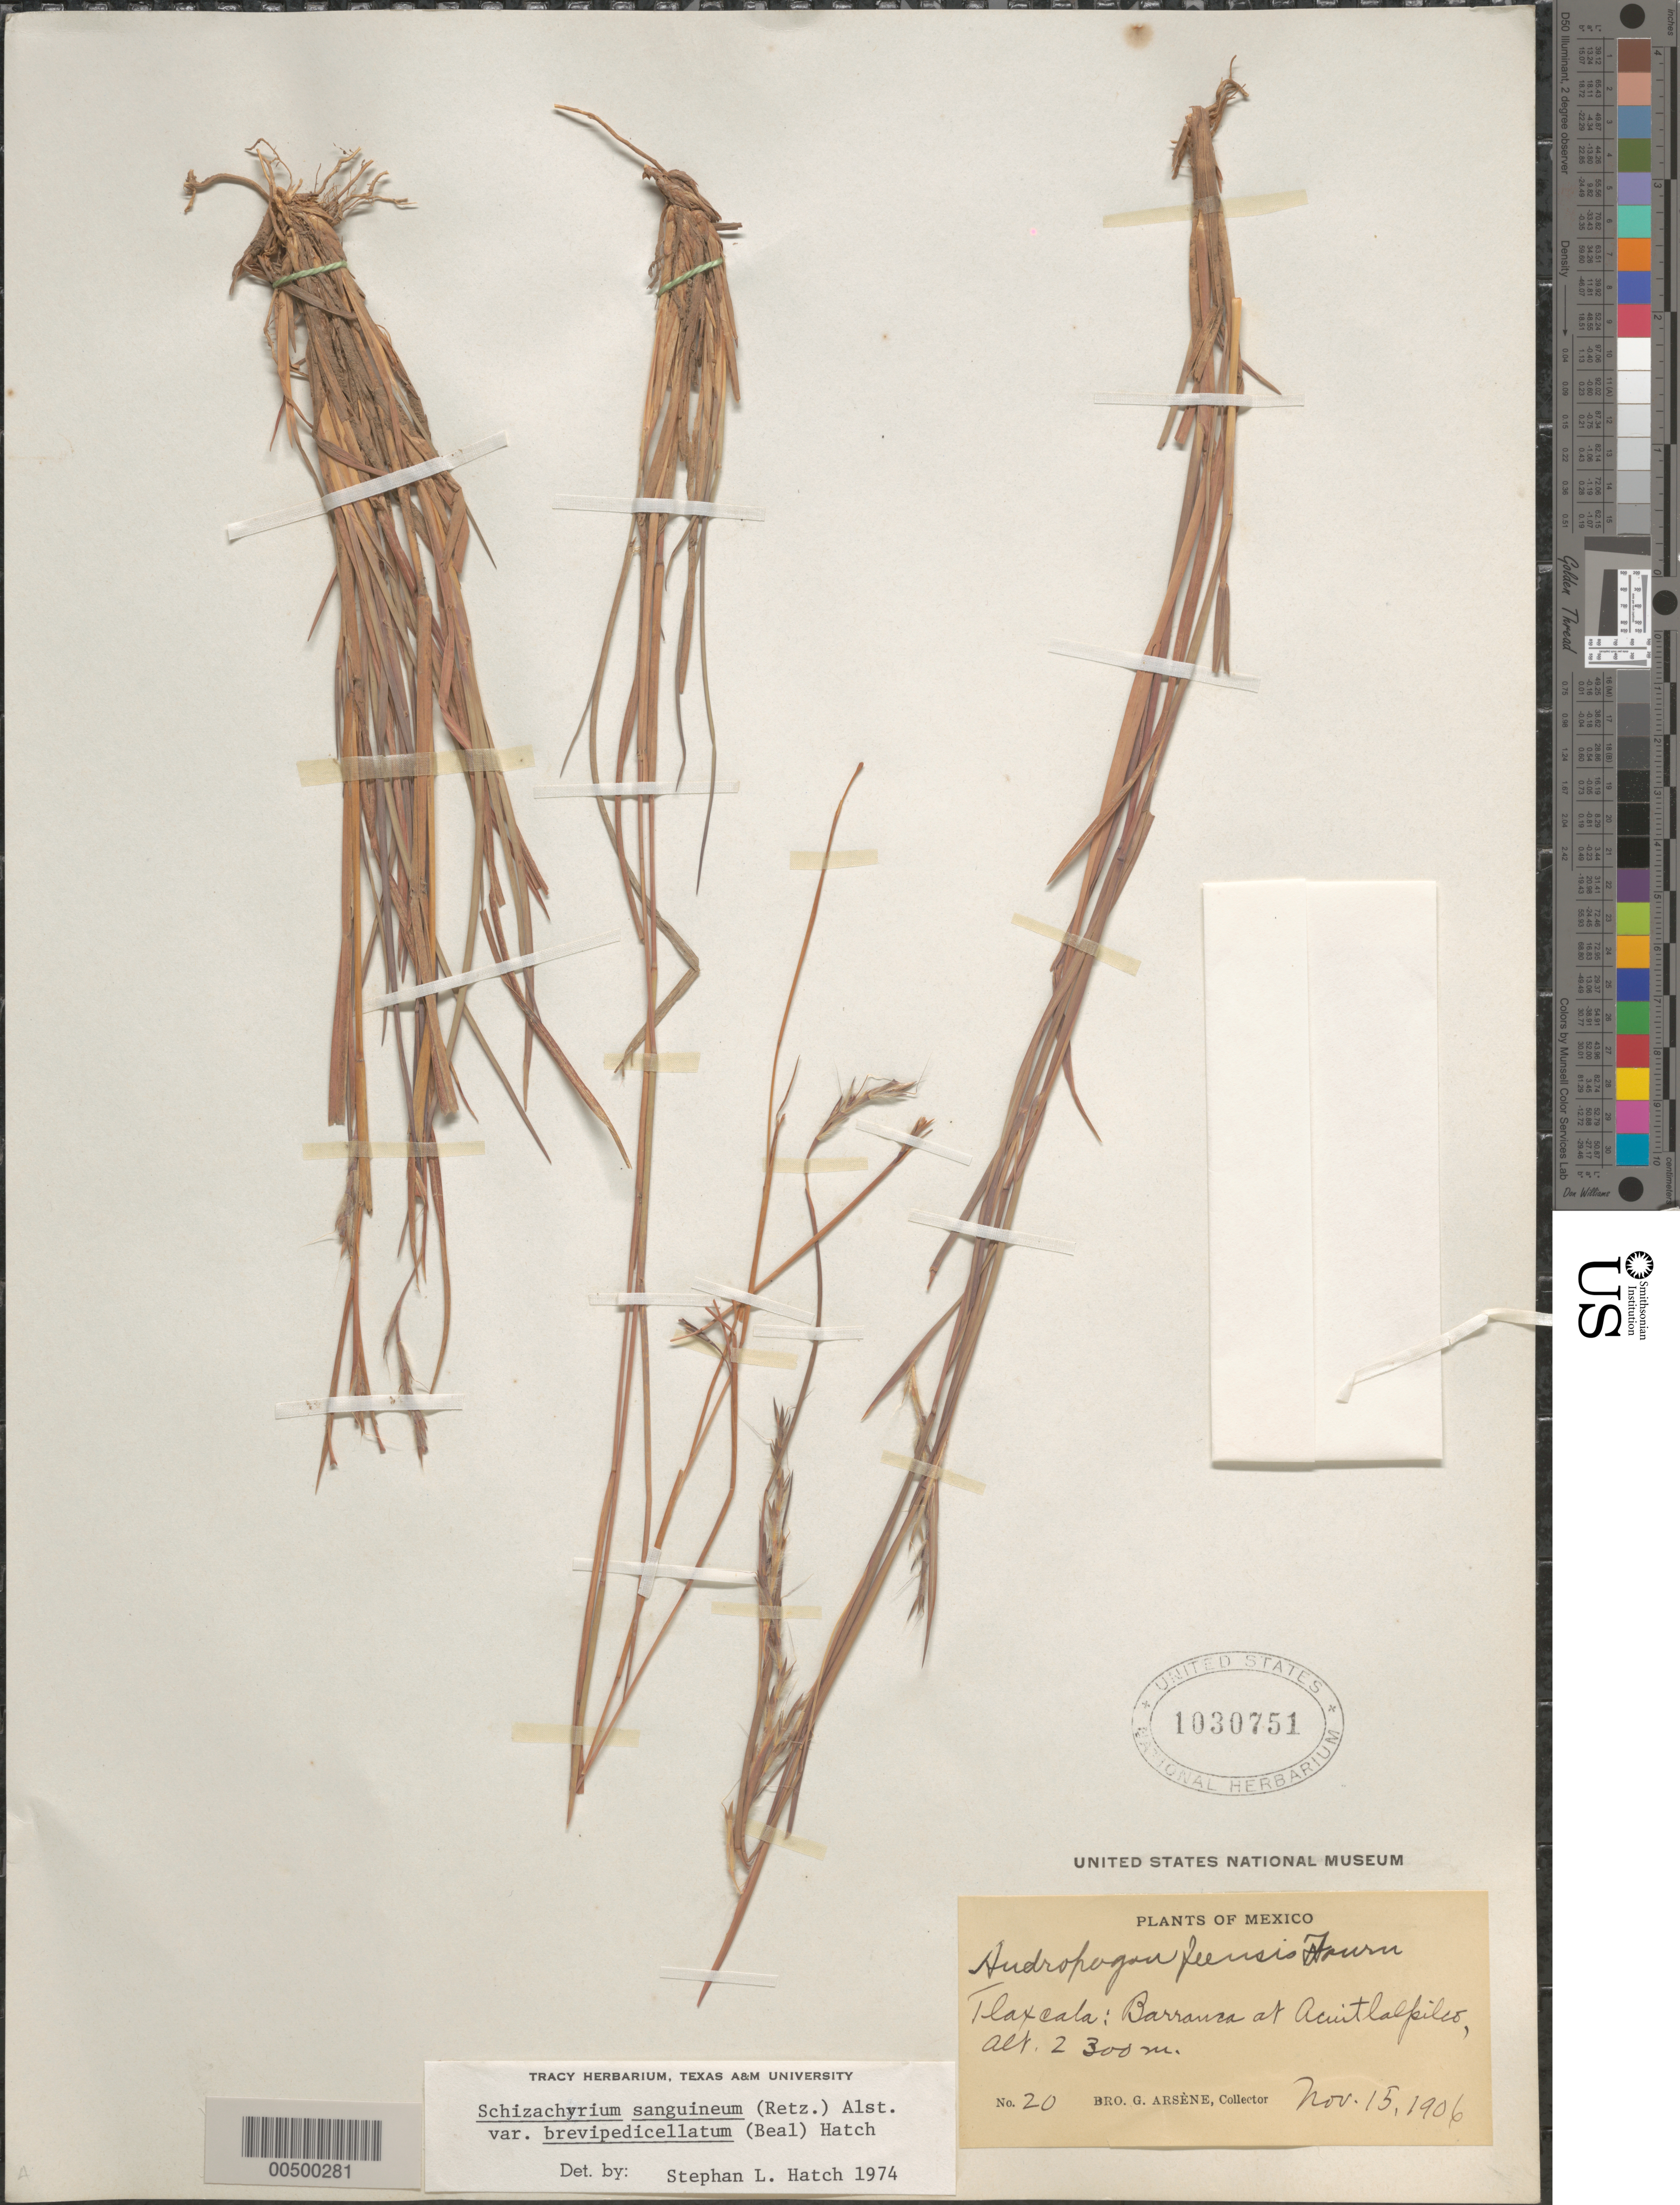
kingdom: Plantae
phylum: Tracheophyta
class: Liliopsida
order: Poales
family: Poaceae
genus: Schizachyrium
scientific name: Schizachyrium sanguineum var. brevipedicellatum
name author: (W.J. Beal) S.L. Hatch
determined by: Hatch, S. L.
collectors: Bro. G. Arsène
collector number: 20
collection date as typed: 15 Nov 1906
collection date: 1906-11-15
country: Mexico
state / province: Tlaxcala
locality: Barranca at Acuitlalpilco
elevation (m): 2300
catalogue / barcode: US 1030751